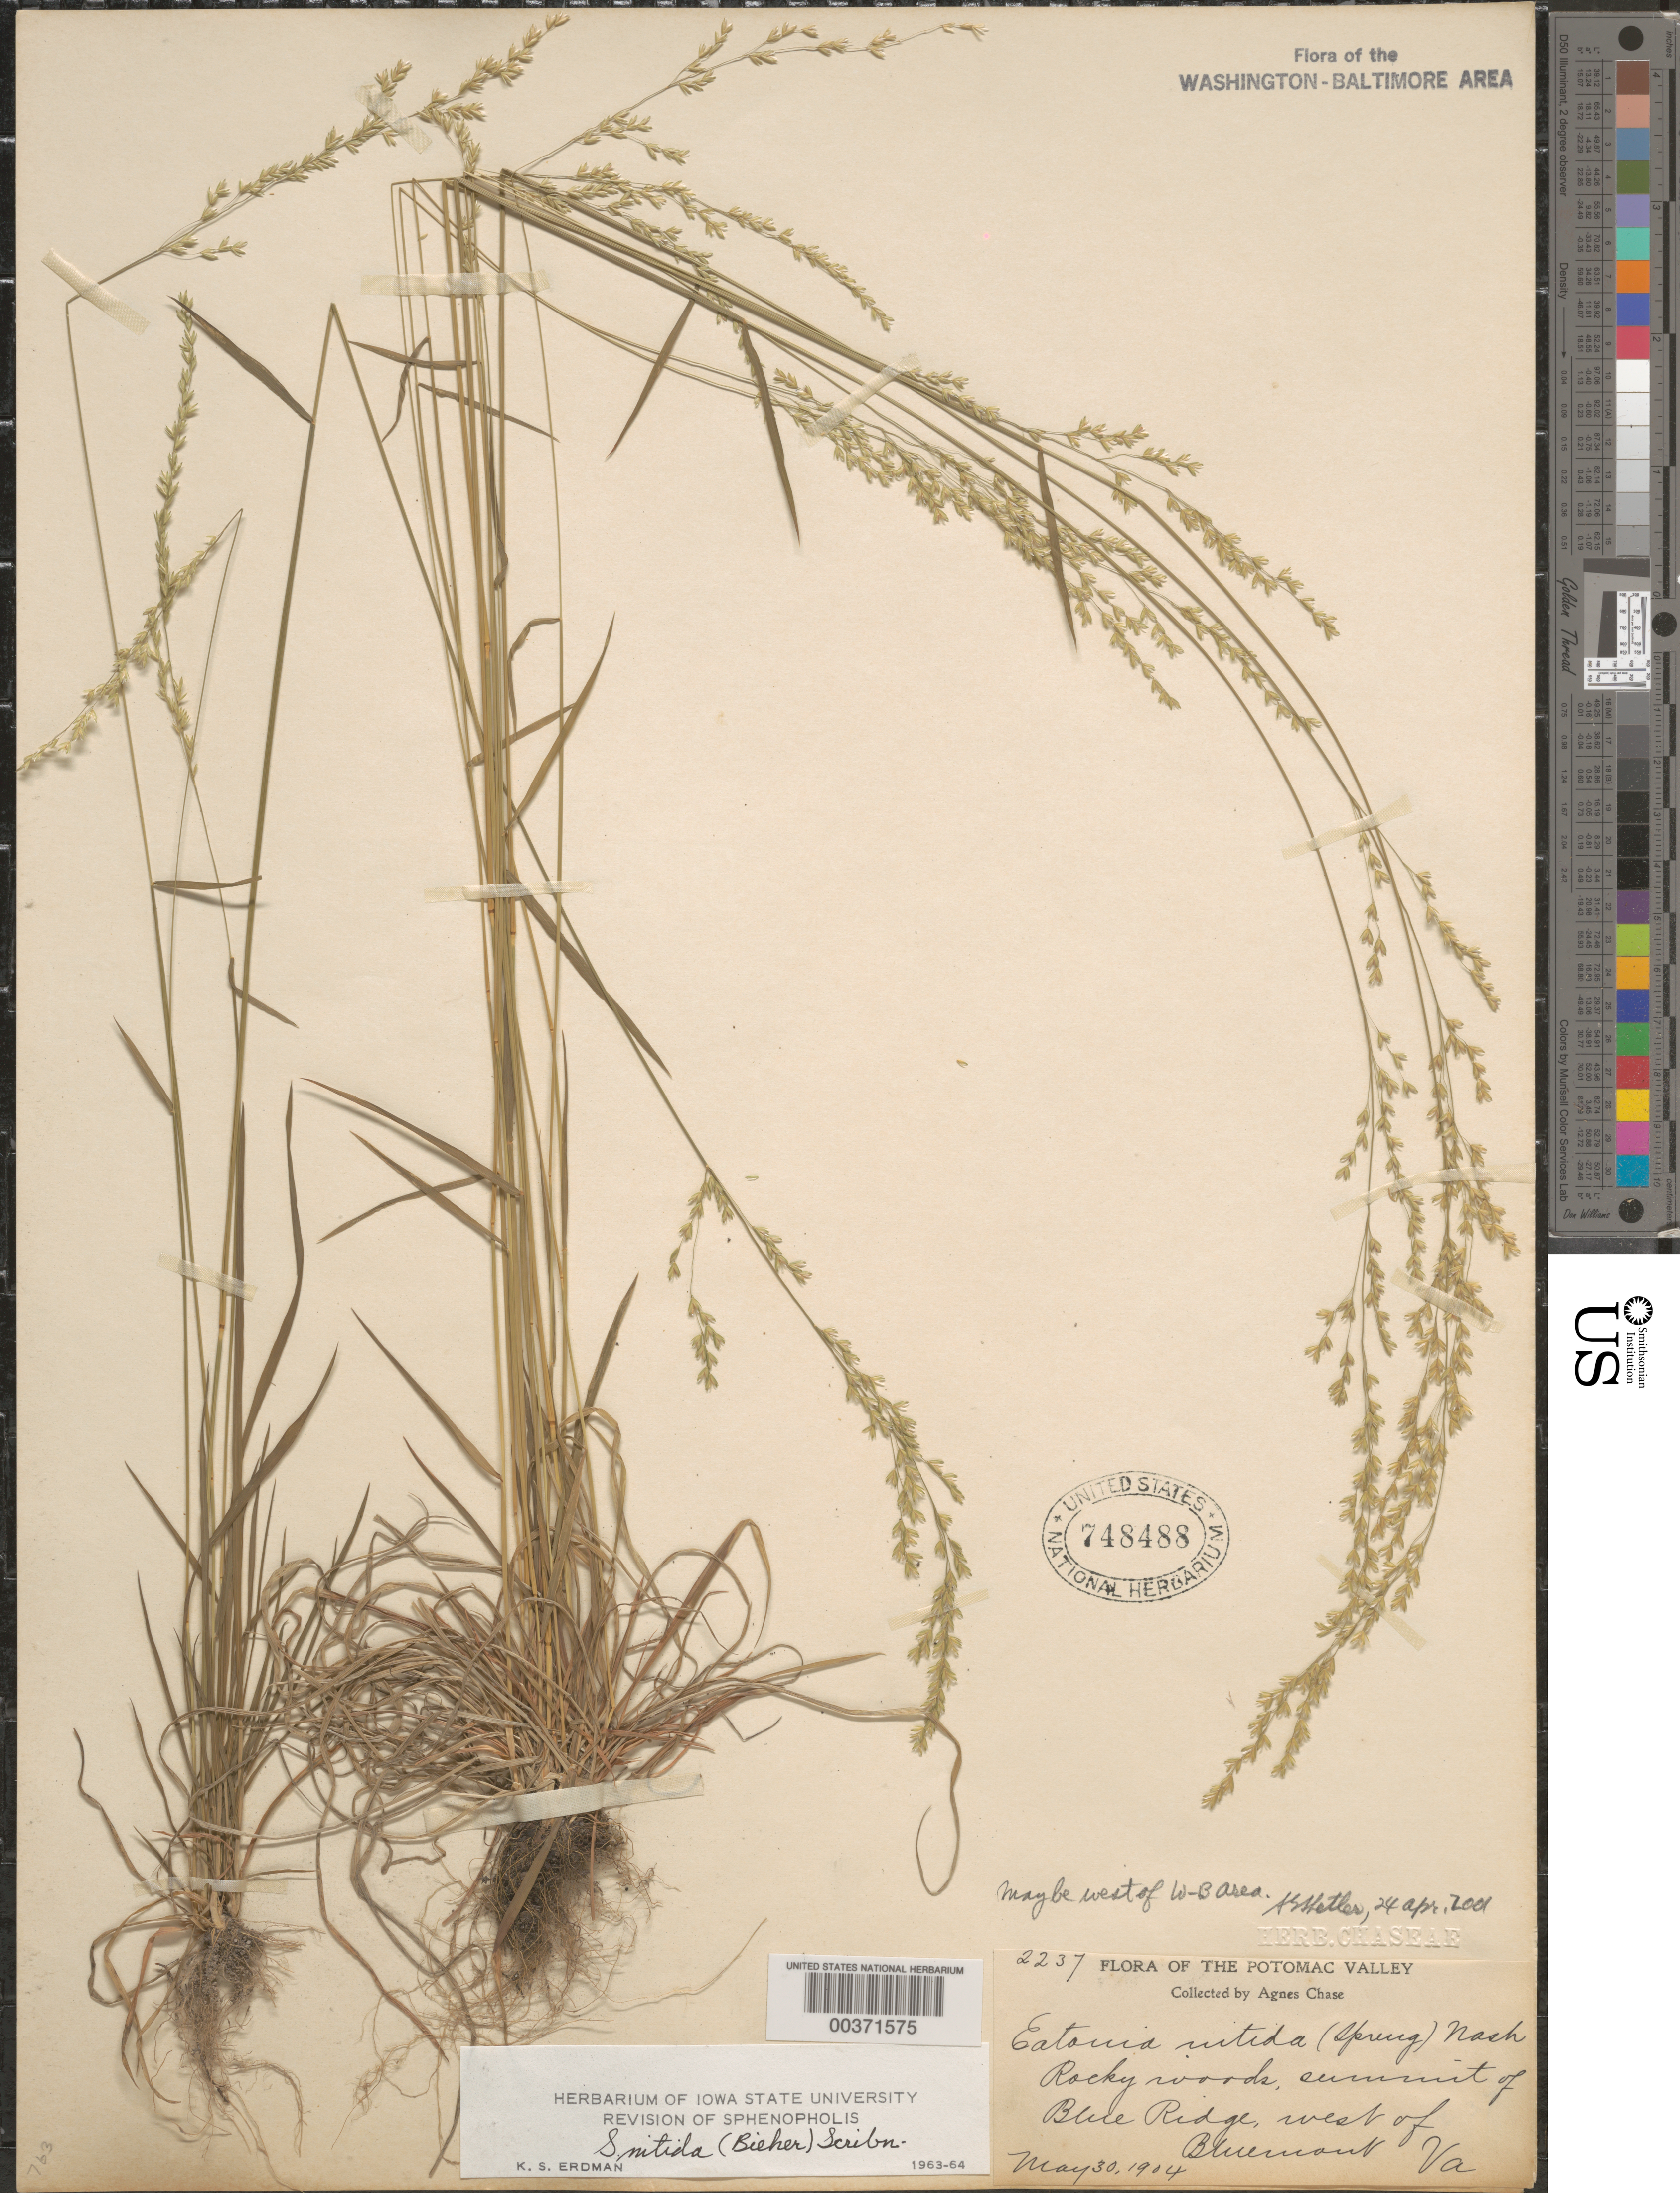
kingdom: Plantae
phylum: Tracheophyta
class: Liliopsida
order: Poales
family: Poaceae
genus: Sphenopholis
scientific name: Sphenopholis nitida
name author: (Biehler) Scribn.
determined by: Erdman, K. S.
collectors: A. Chase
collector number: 2237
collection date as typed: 30 May 1904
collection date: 1904-05-30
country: United States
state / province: Virginia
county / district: Loudoun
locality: Summit of Blue Ridge, W of Bluemont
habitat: Rocky woods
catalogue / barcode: US 748488